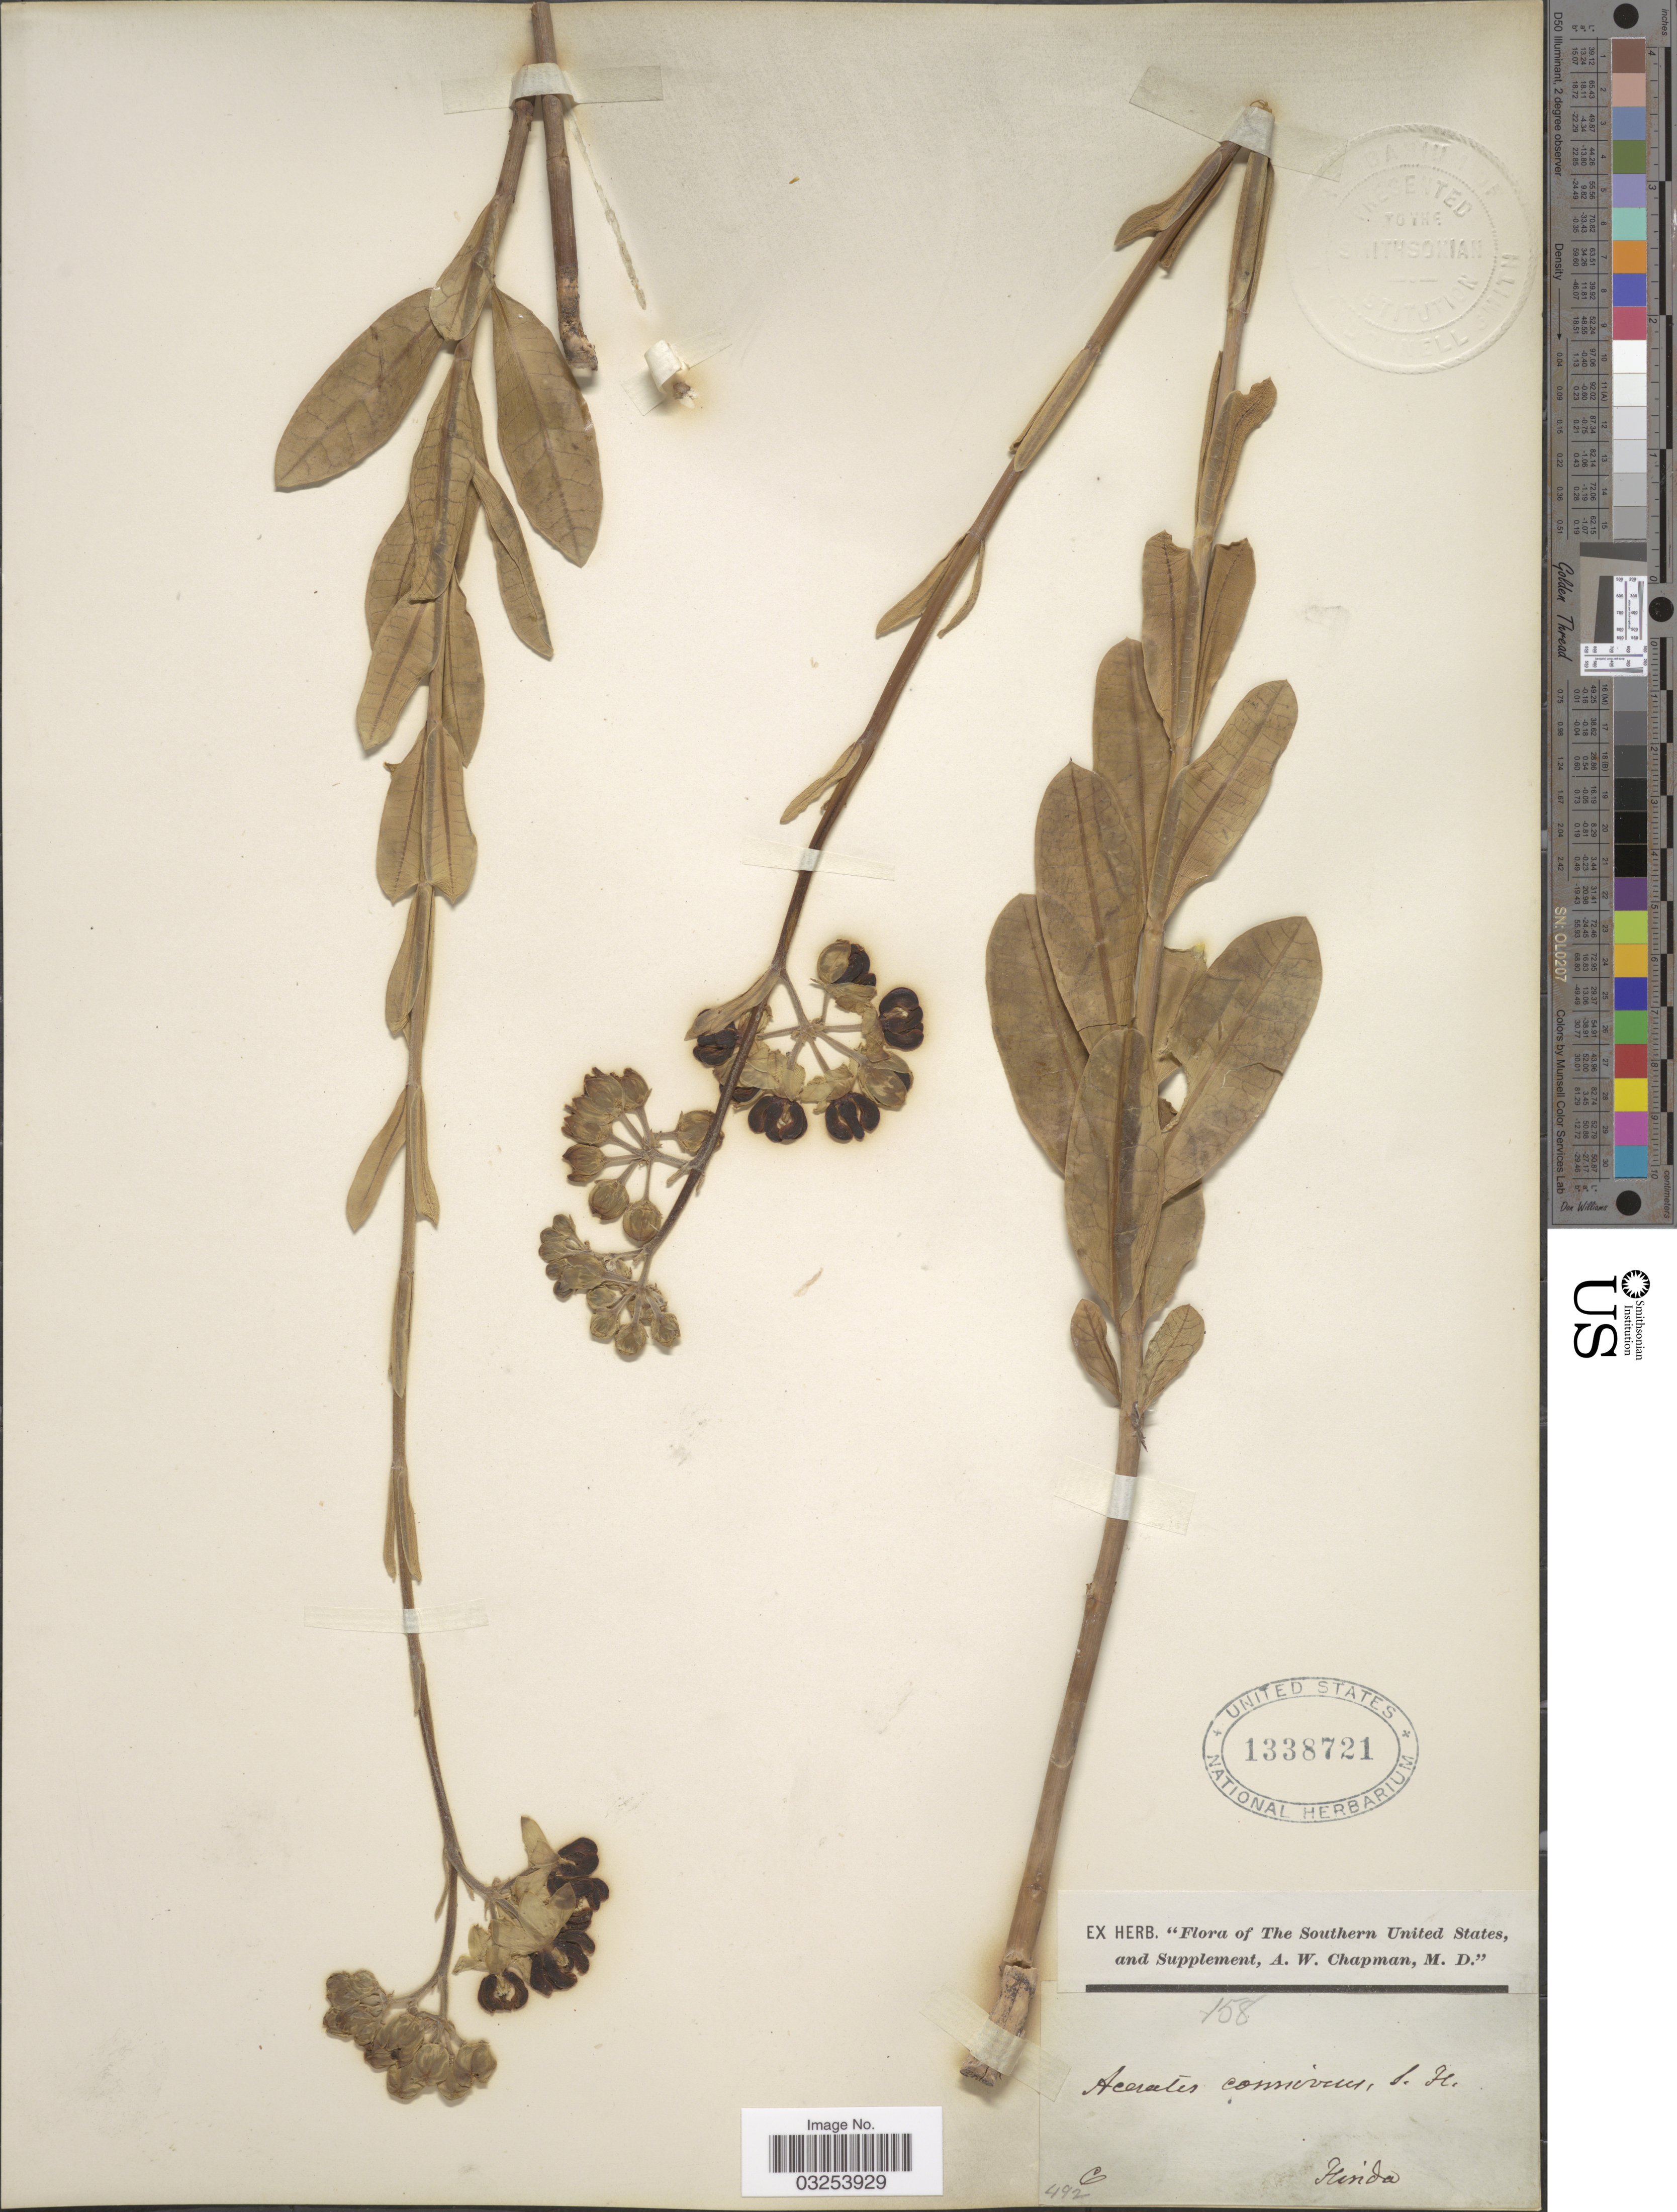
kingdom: Plantae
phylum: Tracheophyta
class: Magnoliopsida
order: Gentianales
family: Apocynaceae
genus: Asclepias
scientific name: Asclepias connivens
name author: Baldwin ex Elliot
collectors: A. W. Chapman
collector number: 492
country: United States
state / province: Florida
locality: Southern United States, and Supplement.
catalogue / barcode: US 1338721